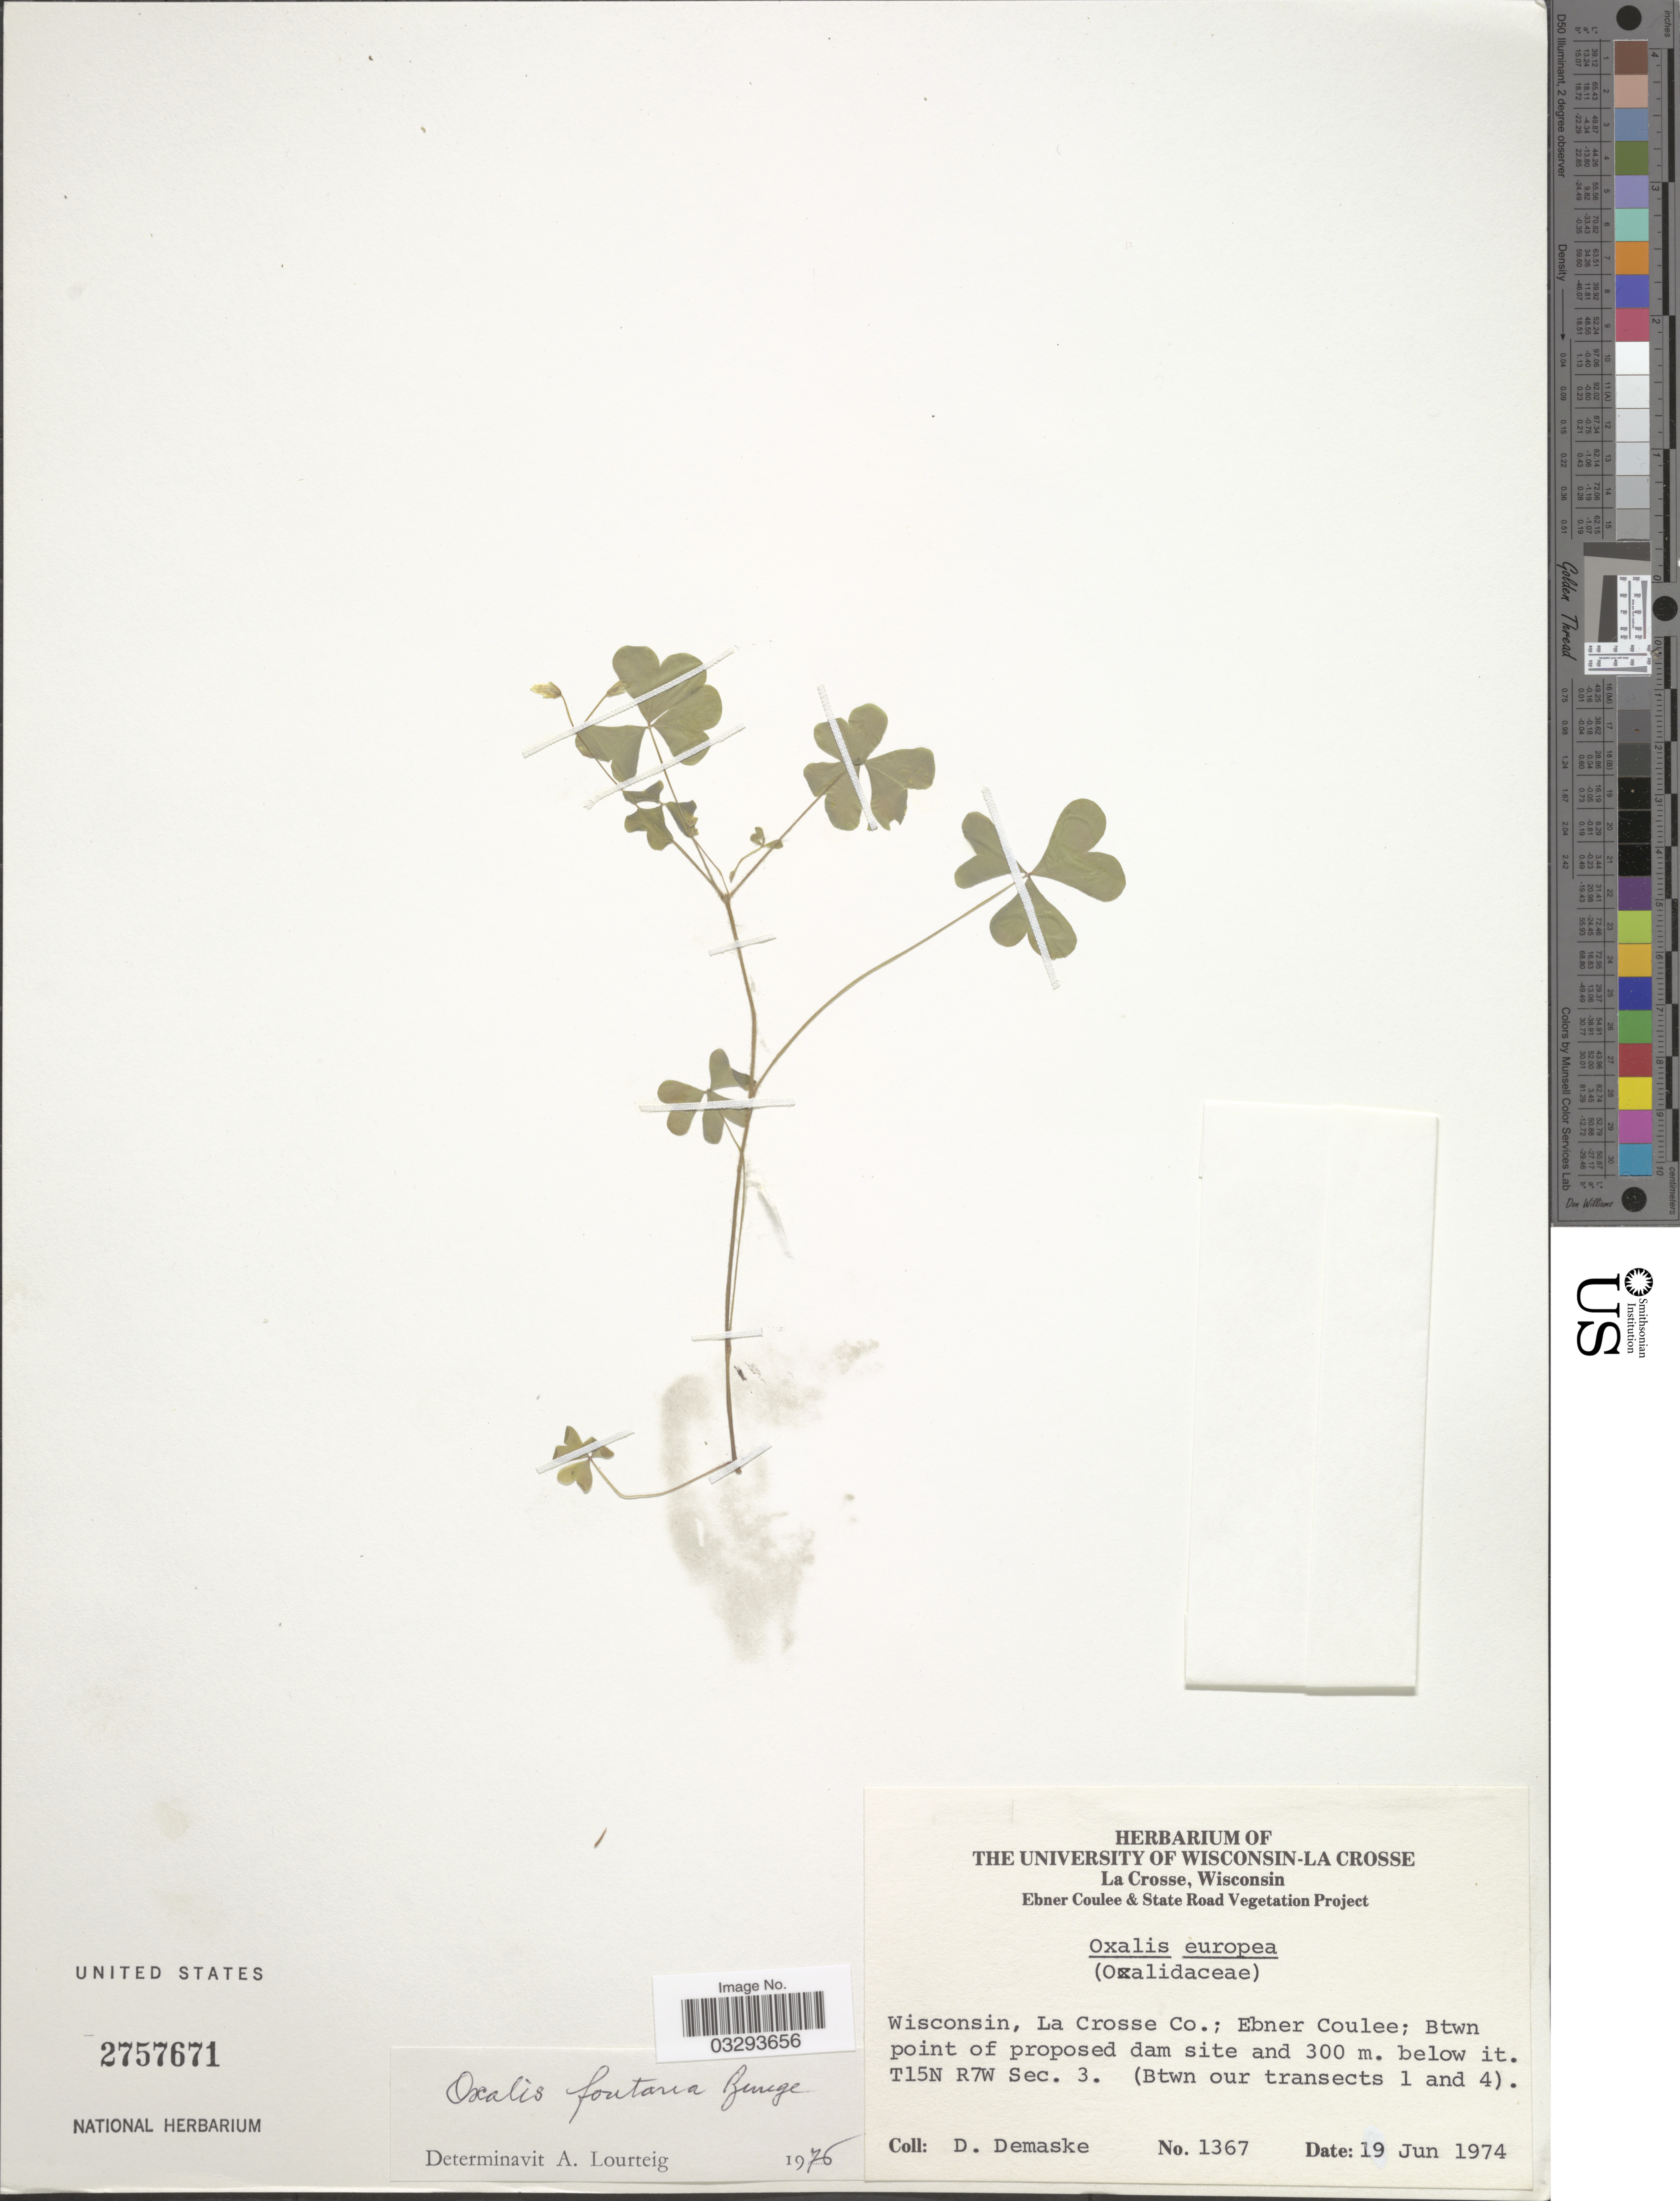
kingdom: Plantae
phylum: Tracheophyta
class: Magnoliopsida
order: Oxalidales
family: Oxalidaceae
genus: Oxalis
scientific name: Oxalis fontana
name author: Bunge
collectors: D. Demaske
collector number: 1367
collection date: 1974-06-19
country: United States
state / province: Wisconsin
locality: La Crosse. Ebner Coulee & State Road Vegetation Project. LaCrosse Co.; Ebner Coulee; Btwn point of proposed dam site and 300 m. below it. T15N R7W Sec. 3. (Btwn our transect 1 and 4).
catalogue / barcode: US 2757671